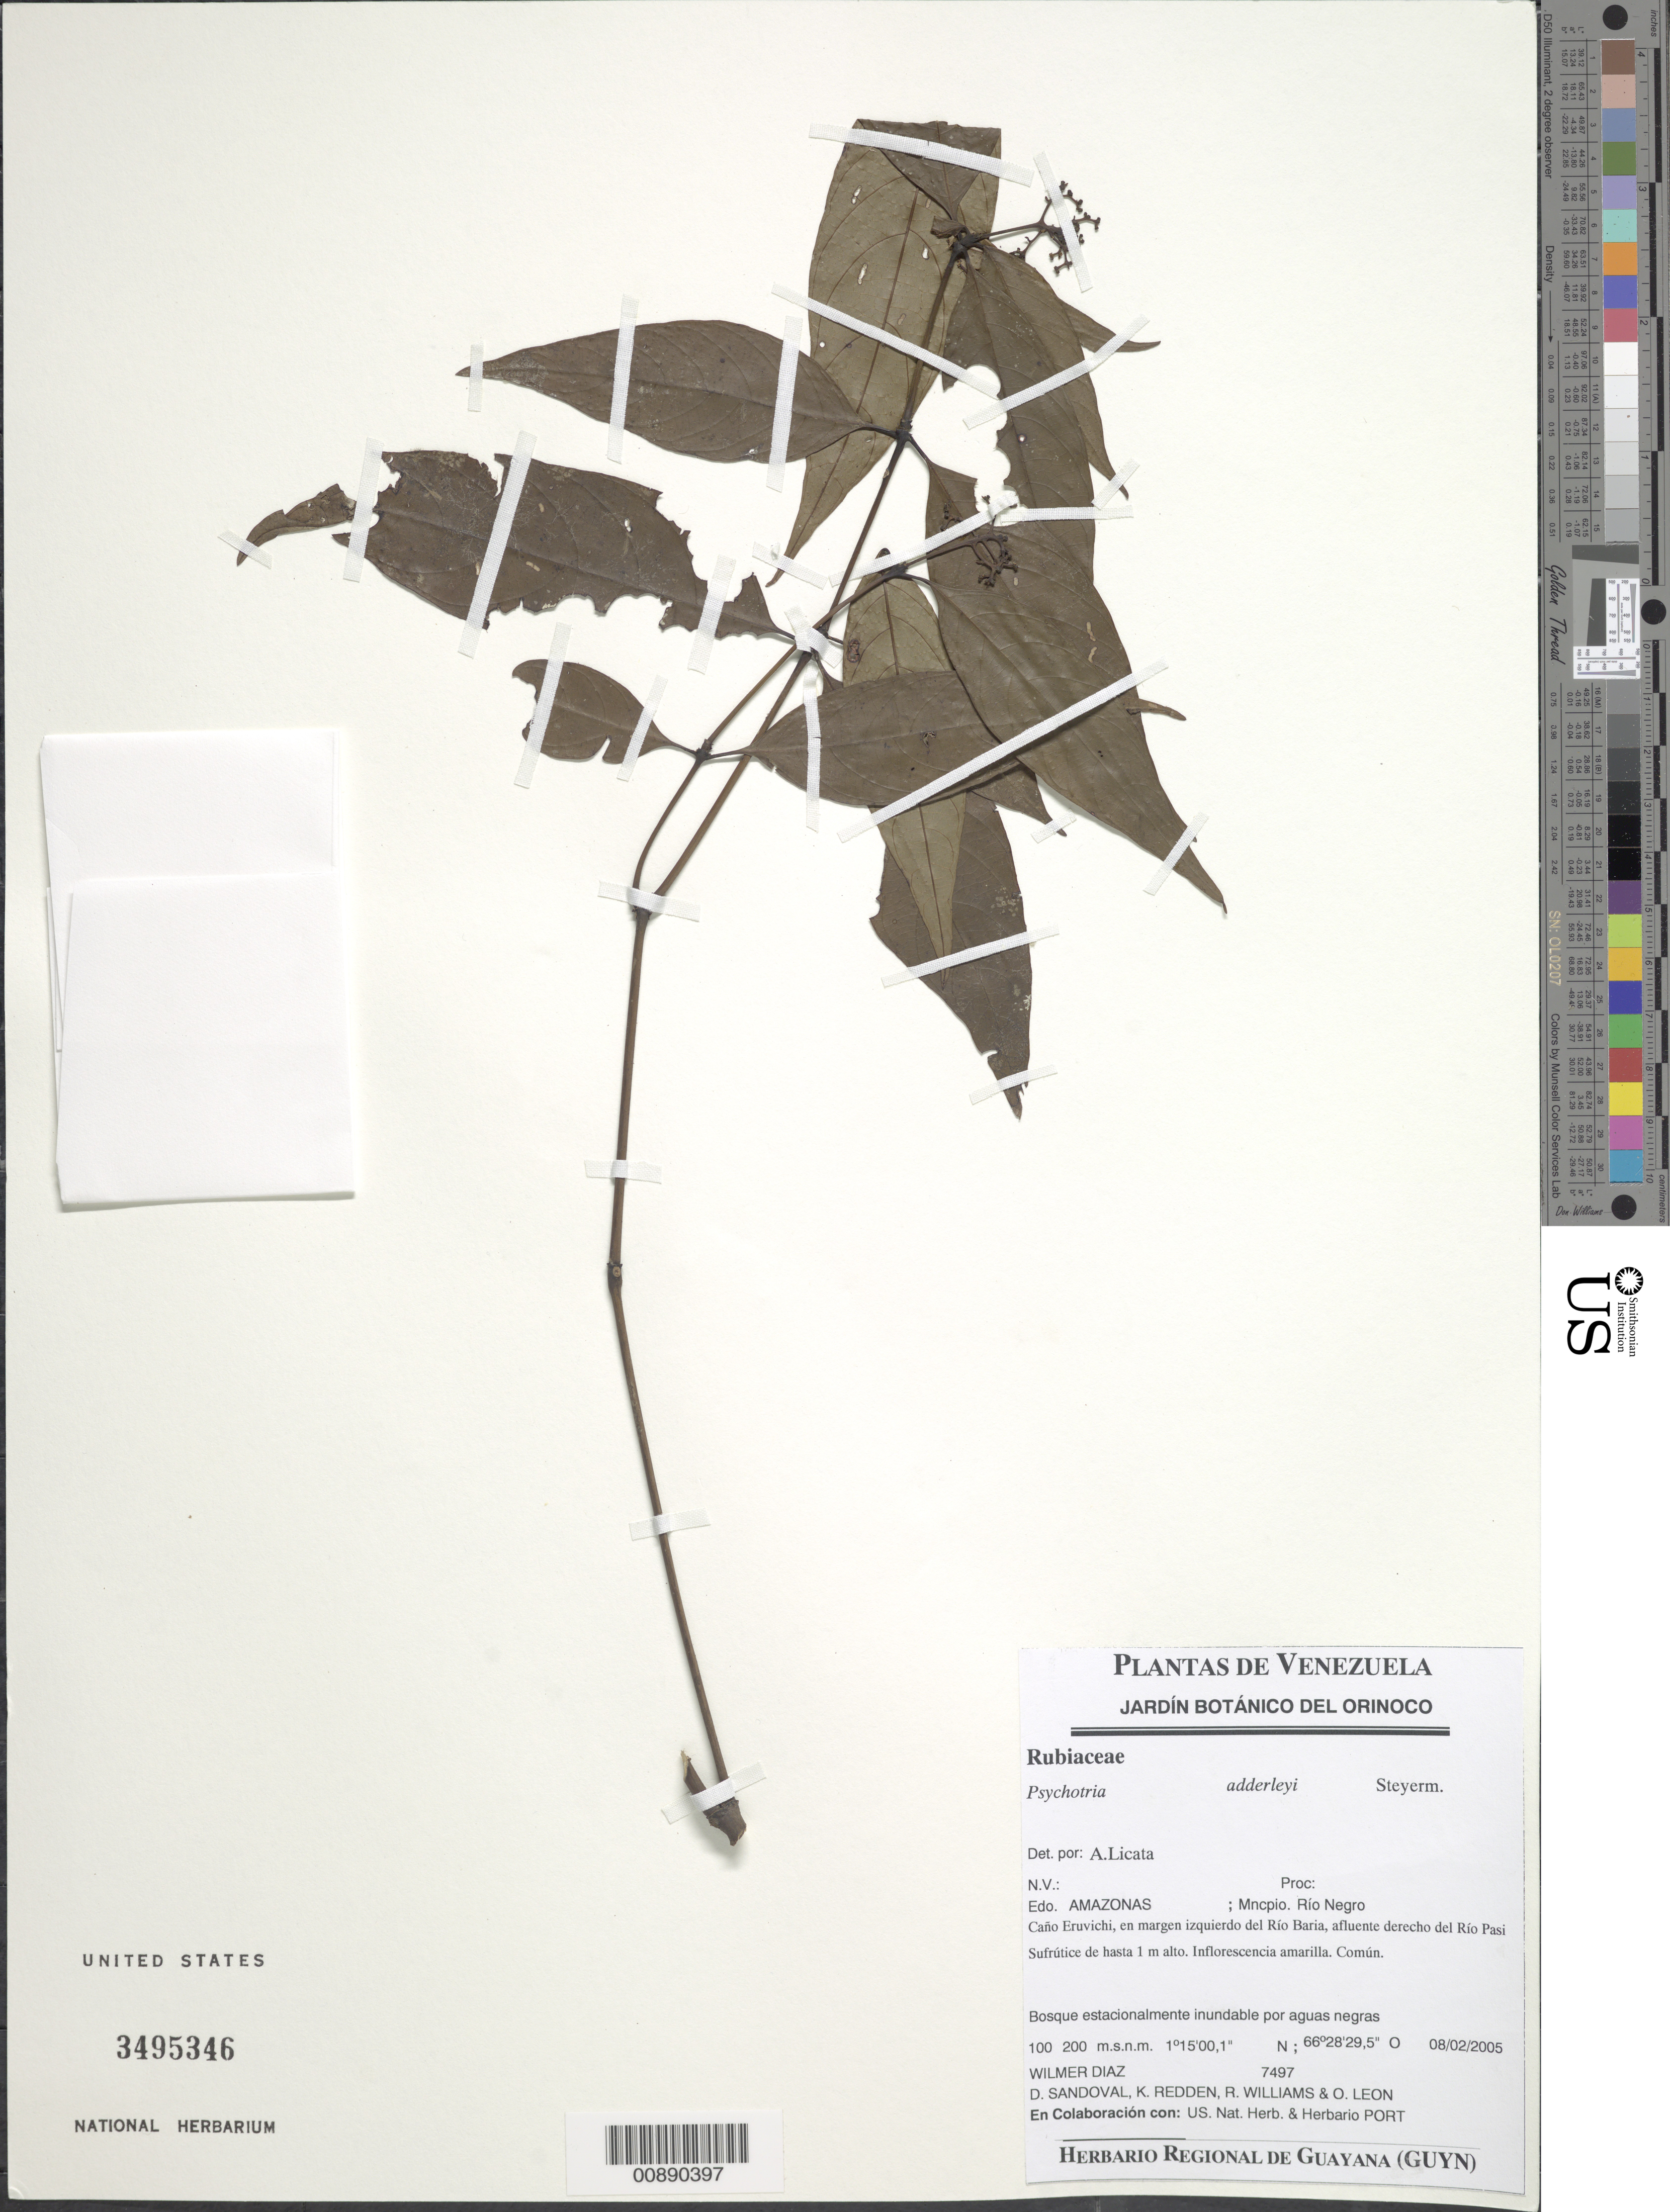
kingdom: Plantae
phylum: Tracheophyta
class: Magnoliopsida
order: Gentianales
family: Rubiaceae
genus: Psychotria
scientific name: Psychotria adderleyi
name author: Steyerm.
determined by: Licata, A., (PORT), Univ. Nac. Exp. de los Llanos Ezequiel Zamora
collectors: W. Díaz P., D. Sandoval, K. M. Redden, R. Williams & O. León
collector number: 7497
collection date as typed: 8-Feb-05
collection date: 2005-02-08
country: Venezuela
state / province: Amazonas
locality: Mun. Río Negro, Caño Eruvichi, en margen Río Baria, afluente del Río Pasimoni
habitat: Bosque estacionalmente inundable por aguas negras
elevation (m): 100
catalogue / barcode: US 3495346